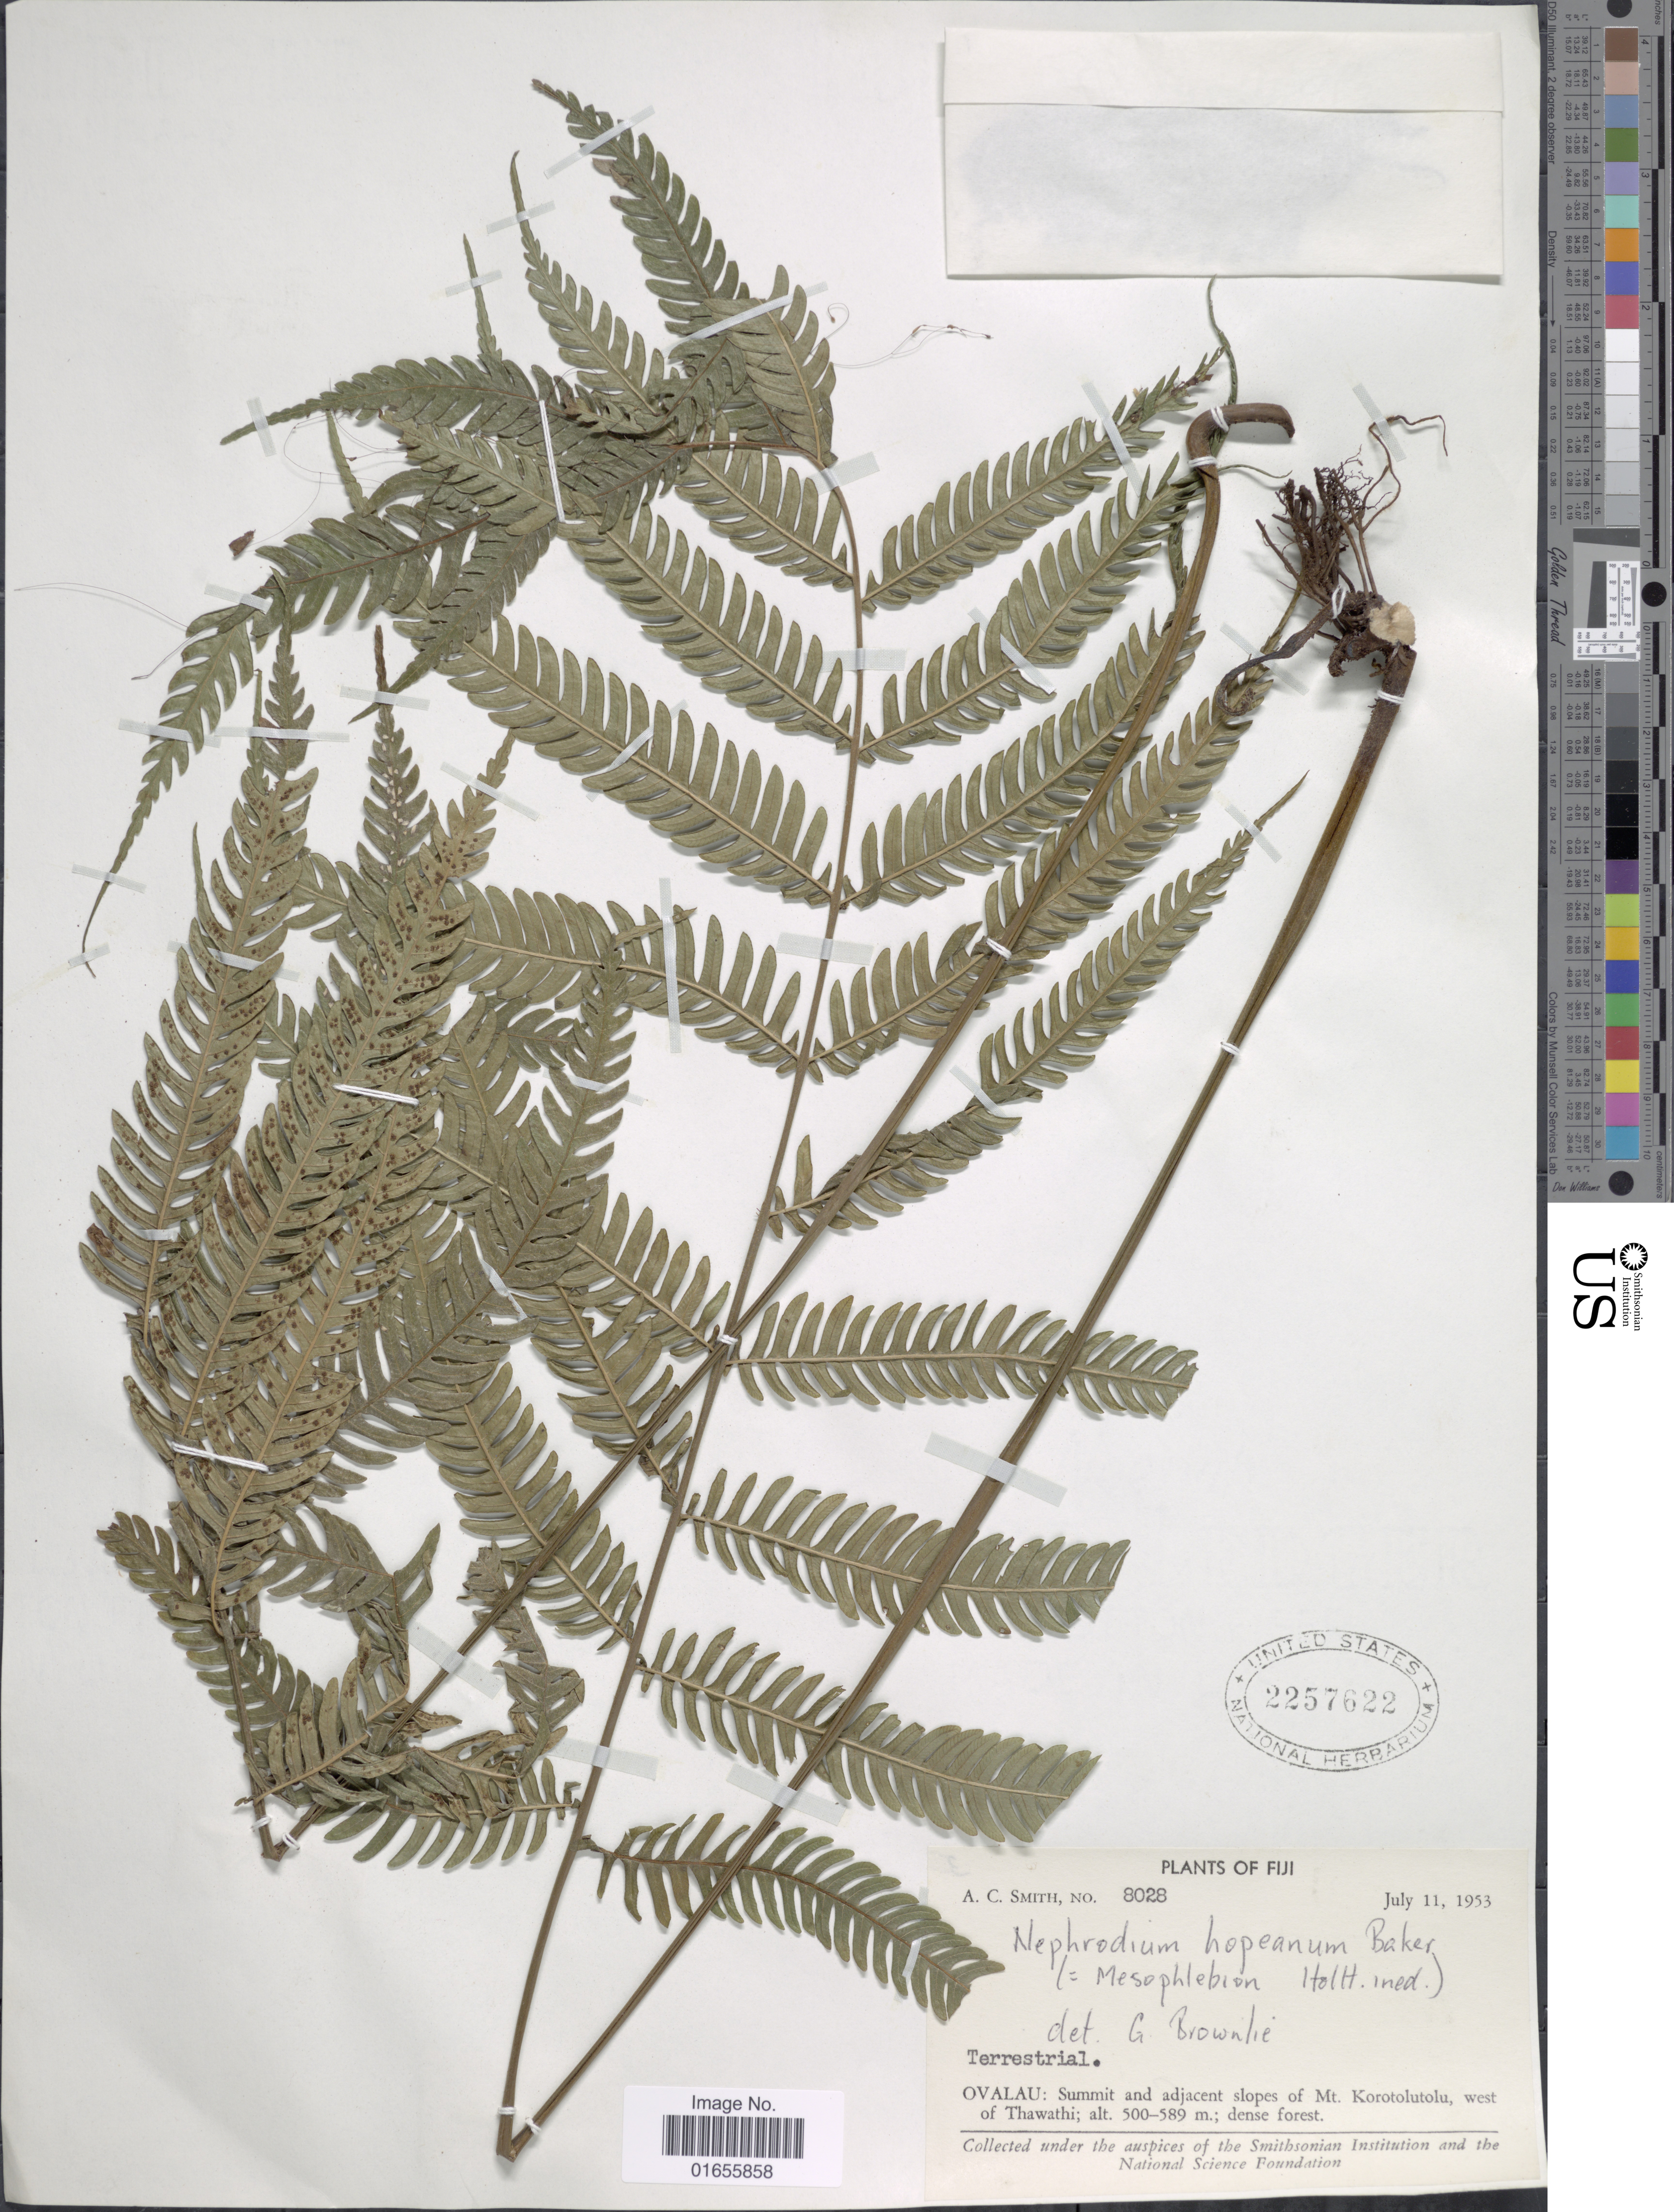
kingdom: Plantae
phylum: Tracheophyta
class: Polypodiopsida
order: Polypodiales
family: Thelypteridaceae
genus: Plesioneuron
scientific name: Plesioneuron hopeanum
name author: (Baker) Holttum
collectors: A. C. Smith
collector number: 8028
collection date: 1953-07-11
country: Fiji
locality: Ovalau: Summit and adjacent slopes of Mt. Korotolutolu, west of Thawathi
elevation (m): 500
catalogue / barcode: US 2257622